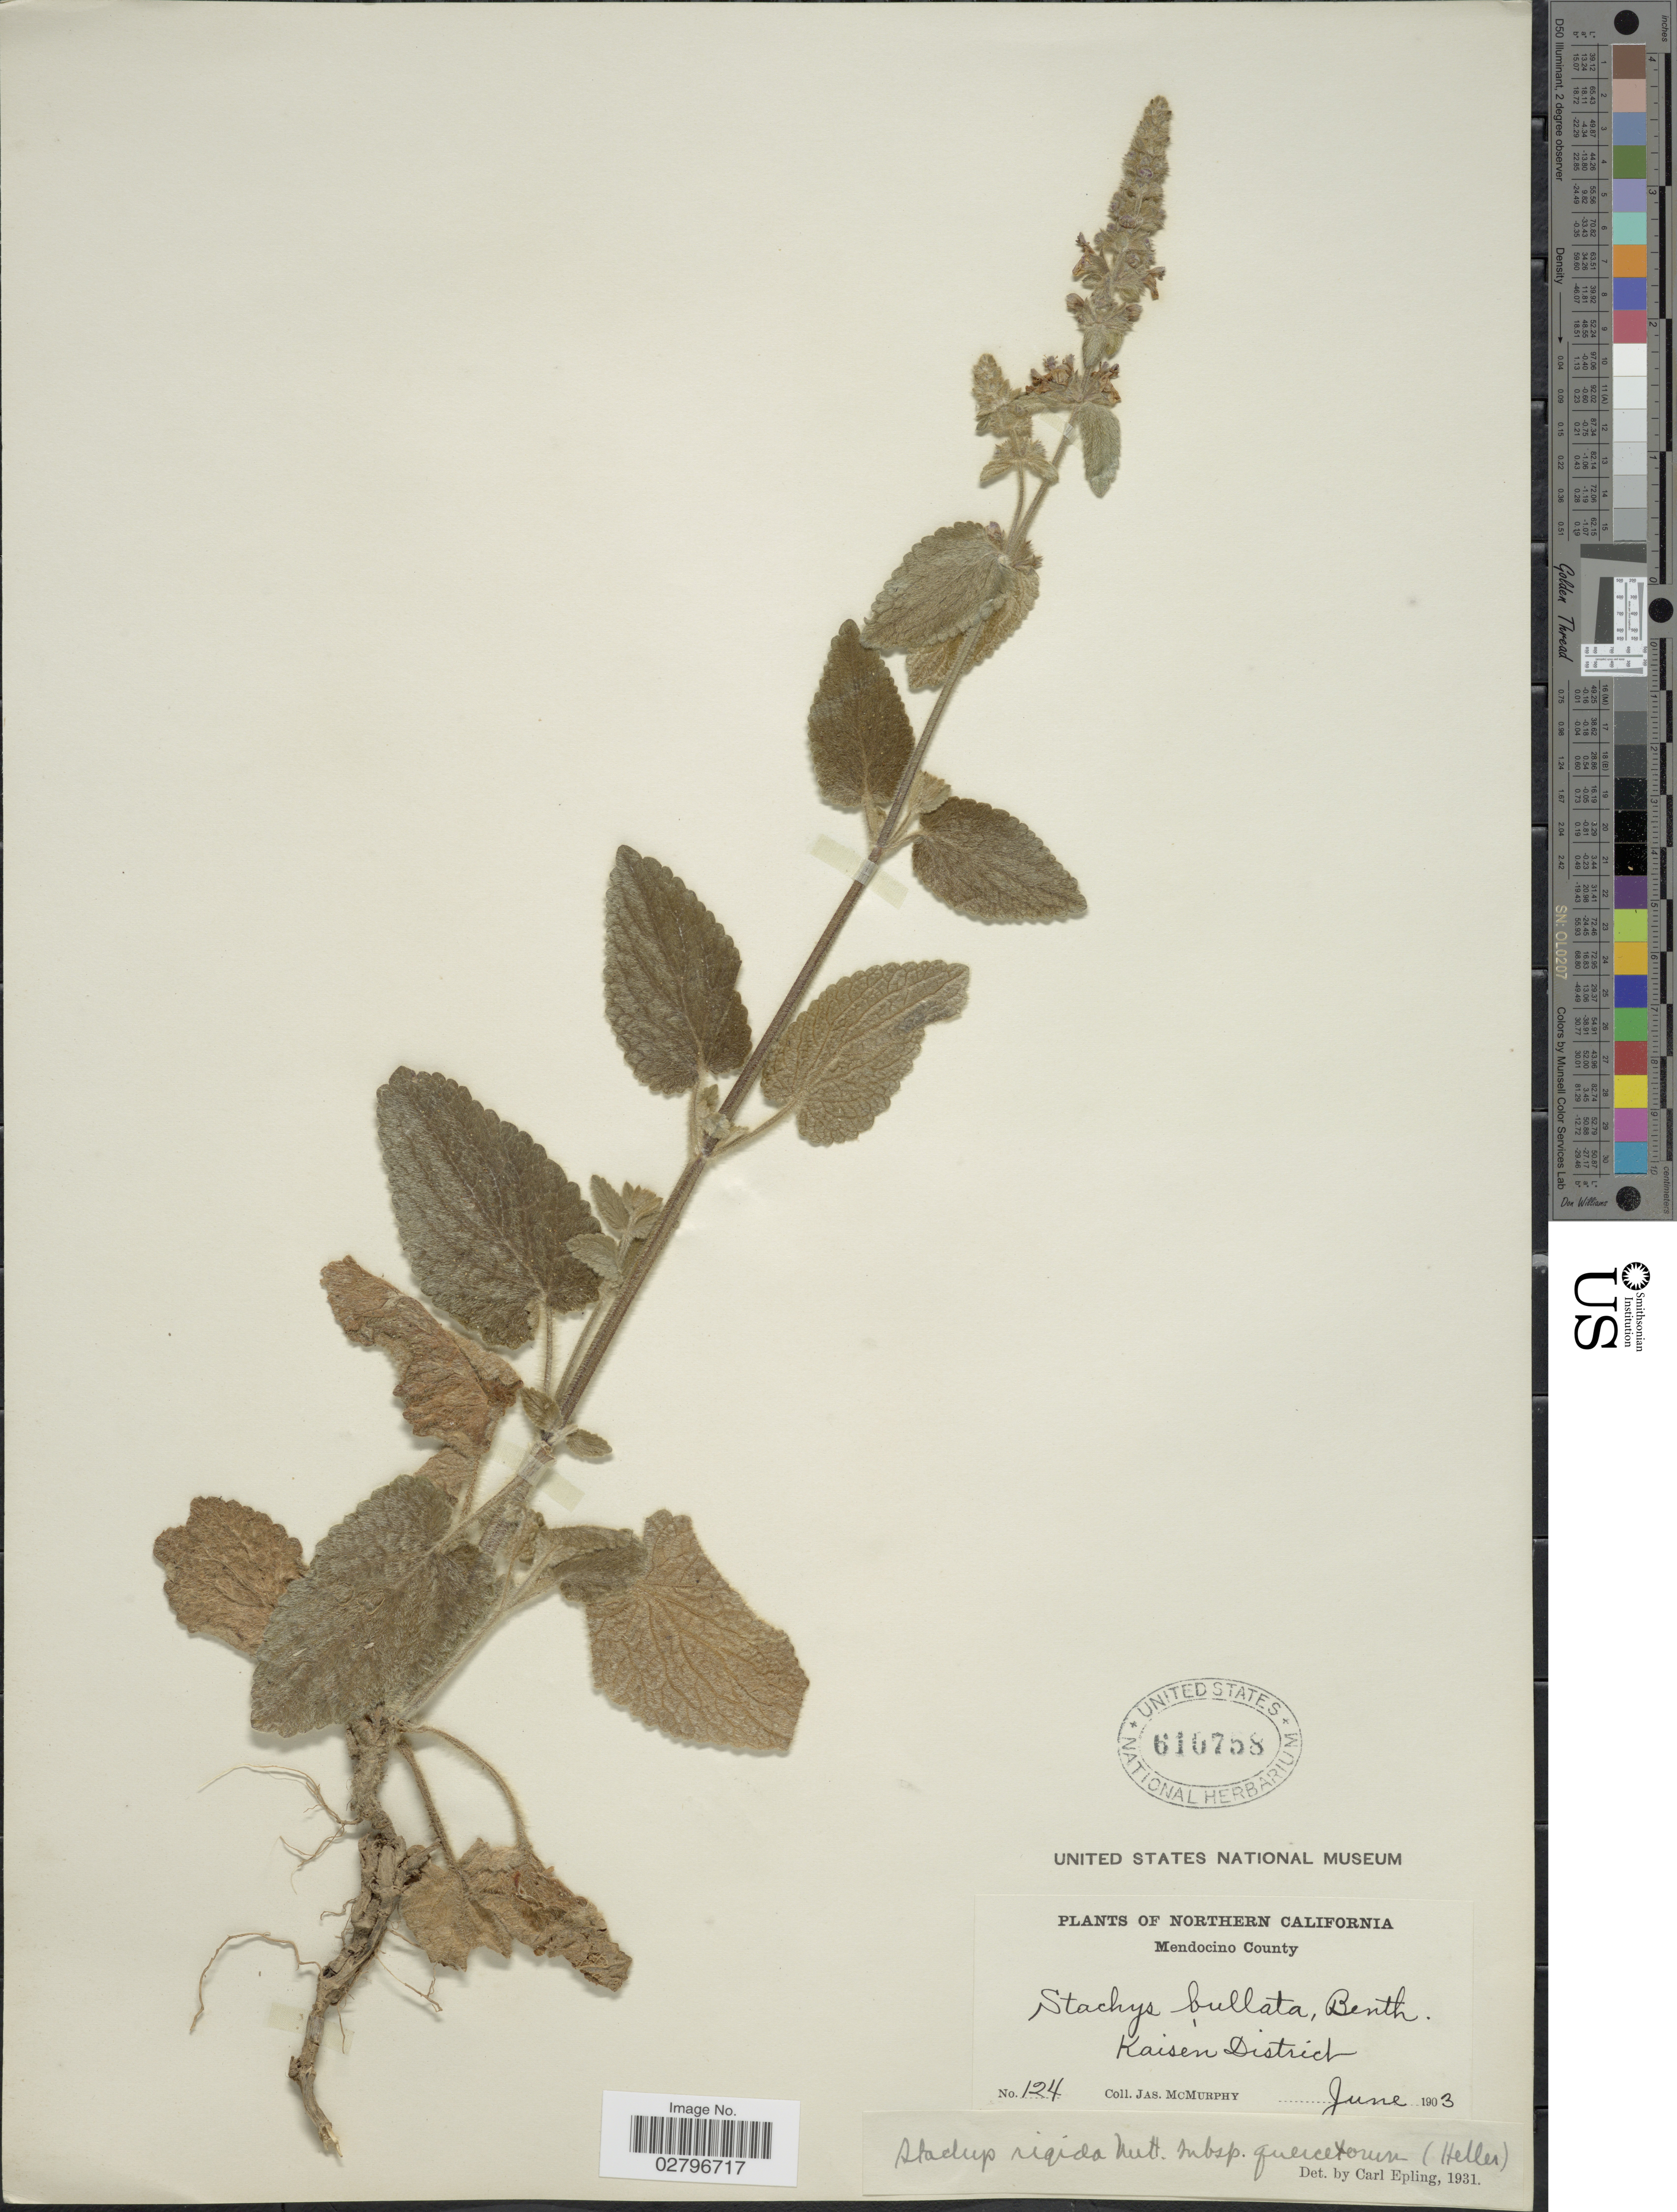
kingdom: Plantae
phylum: Tracheophyta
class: Magnoliopsida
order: Lamiales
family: Lamiaceae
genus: Stachys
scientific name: Stachys rigida subsp. quercetorum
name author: (A. Heller) Epling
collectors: J. McMurphy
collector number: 124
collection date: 1903-06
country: United States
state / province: California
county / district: Mendocino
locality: Northern California, Mendocino County, Kaisen District.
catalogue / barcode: US 610758